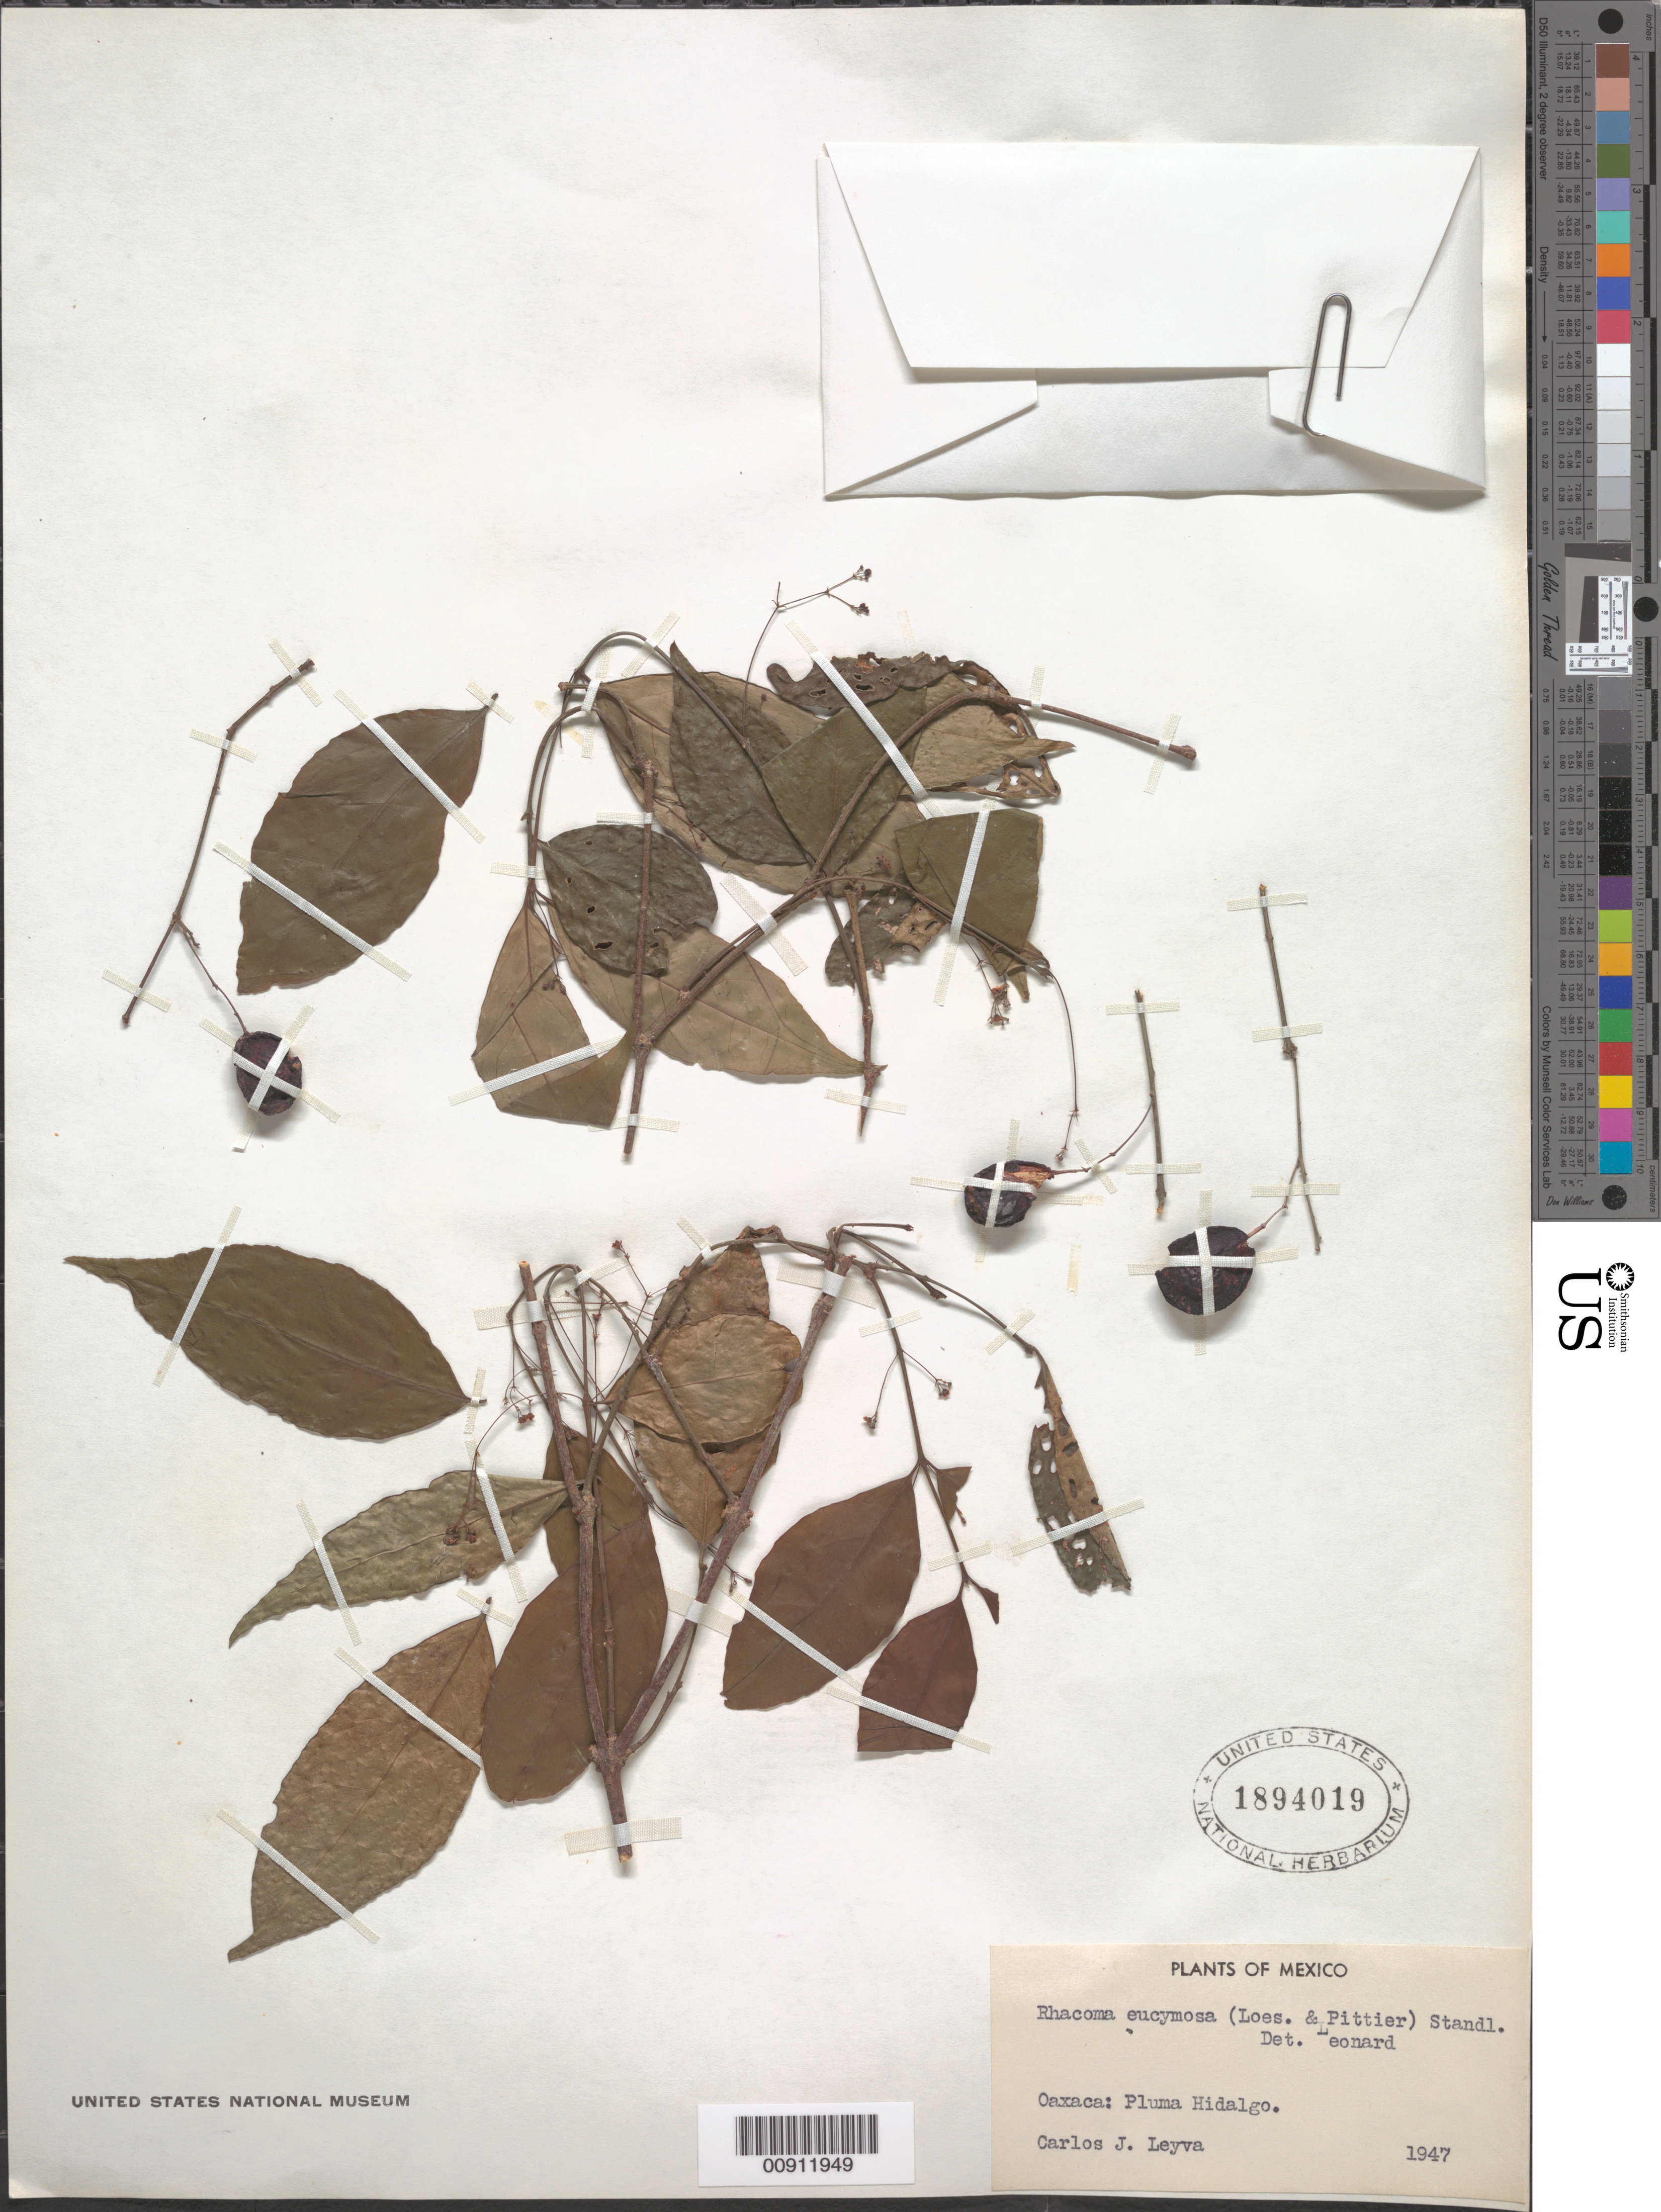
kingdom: Plantae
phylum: Tracheophyta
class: Magnoliopsida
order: Celastrales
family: Celastraceae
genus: Crossopetalum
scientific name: Crossopetalum parviflorum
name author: L.O. Williams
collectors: C. Leyva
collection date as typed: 1947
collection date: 1947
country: Mexico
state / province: Oaxaca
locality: Oaxaca: Pluma Hidalgo.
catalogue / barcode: US 1894019